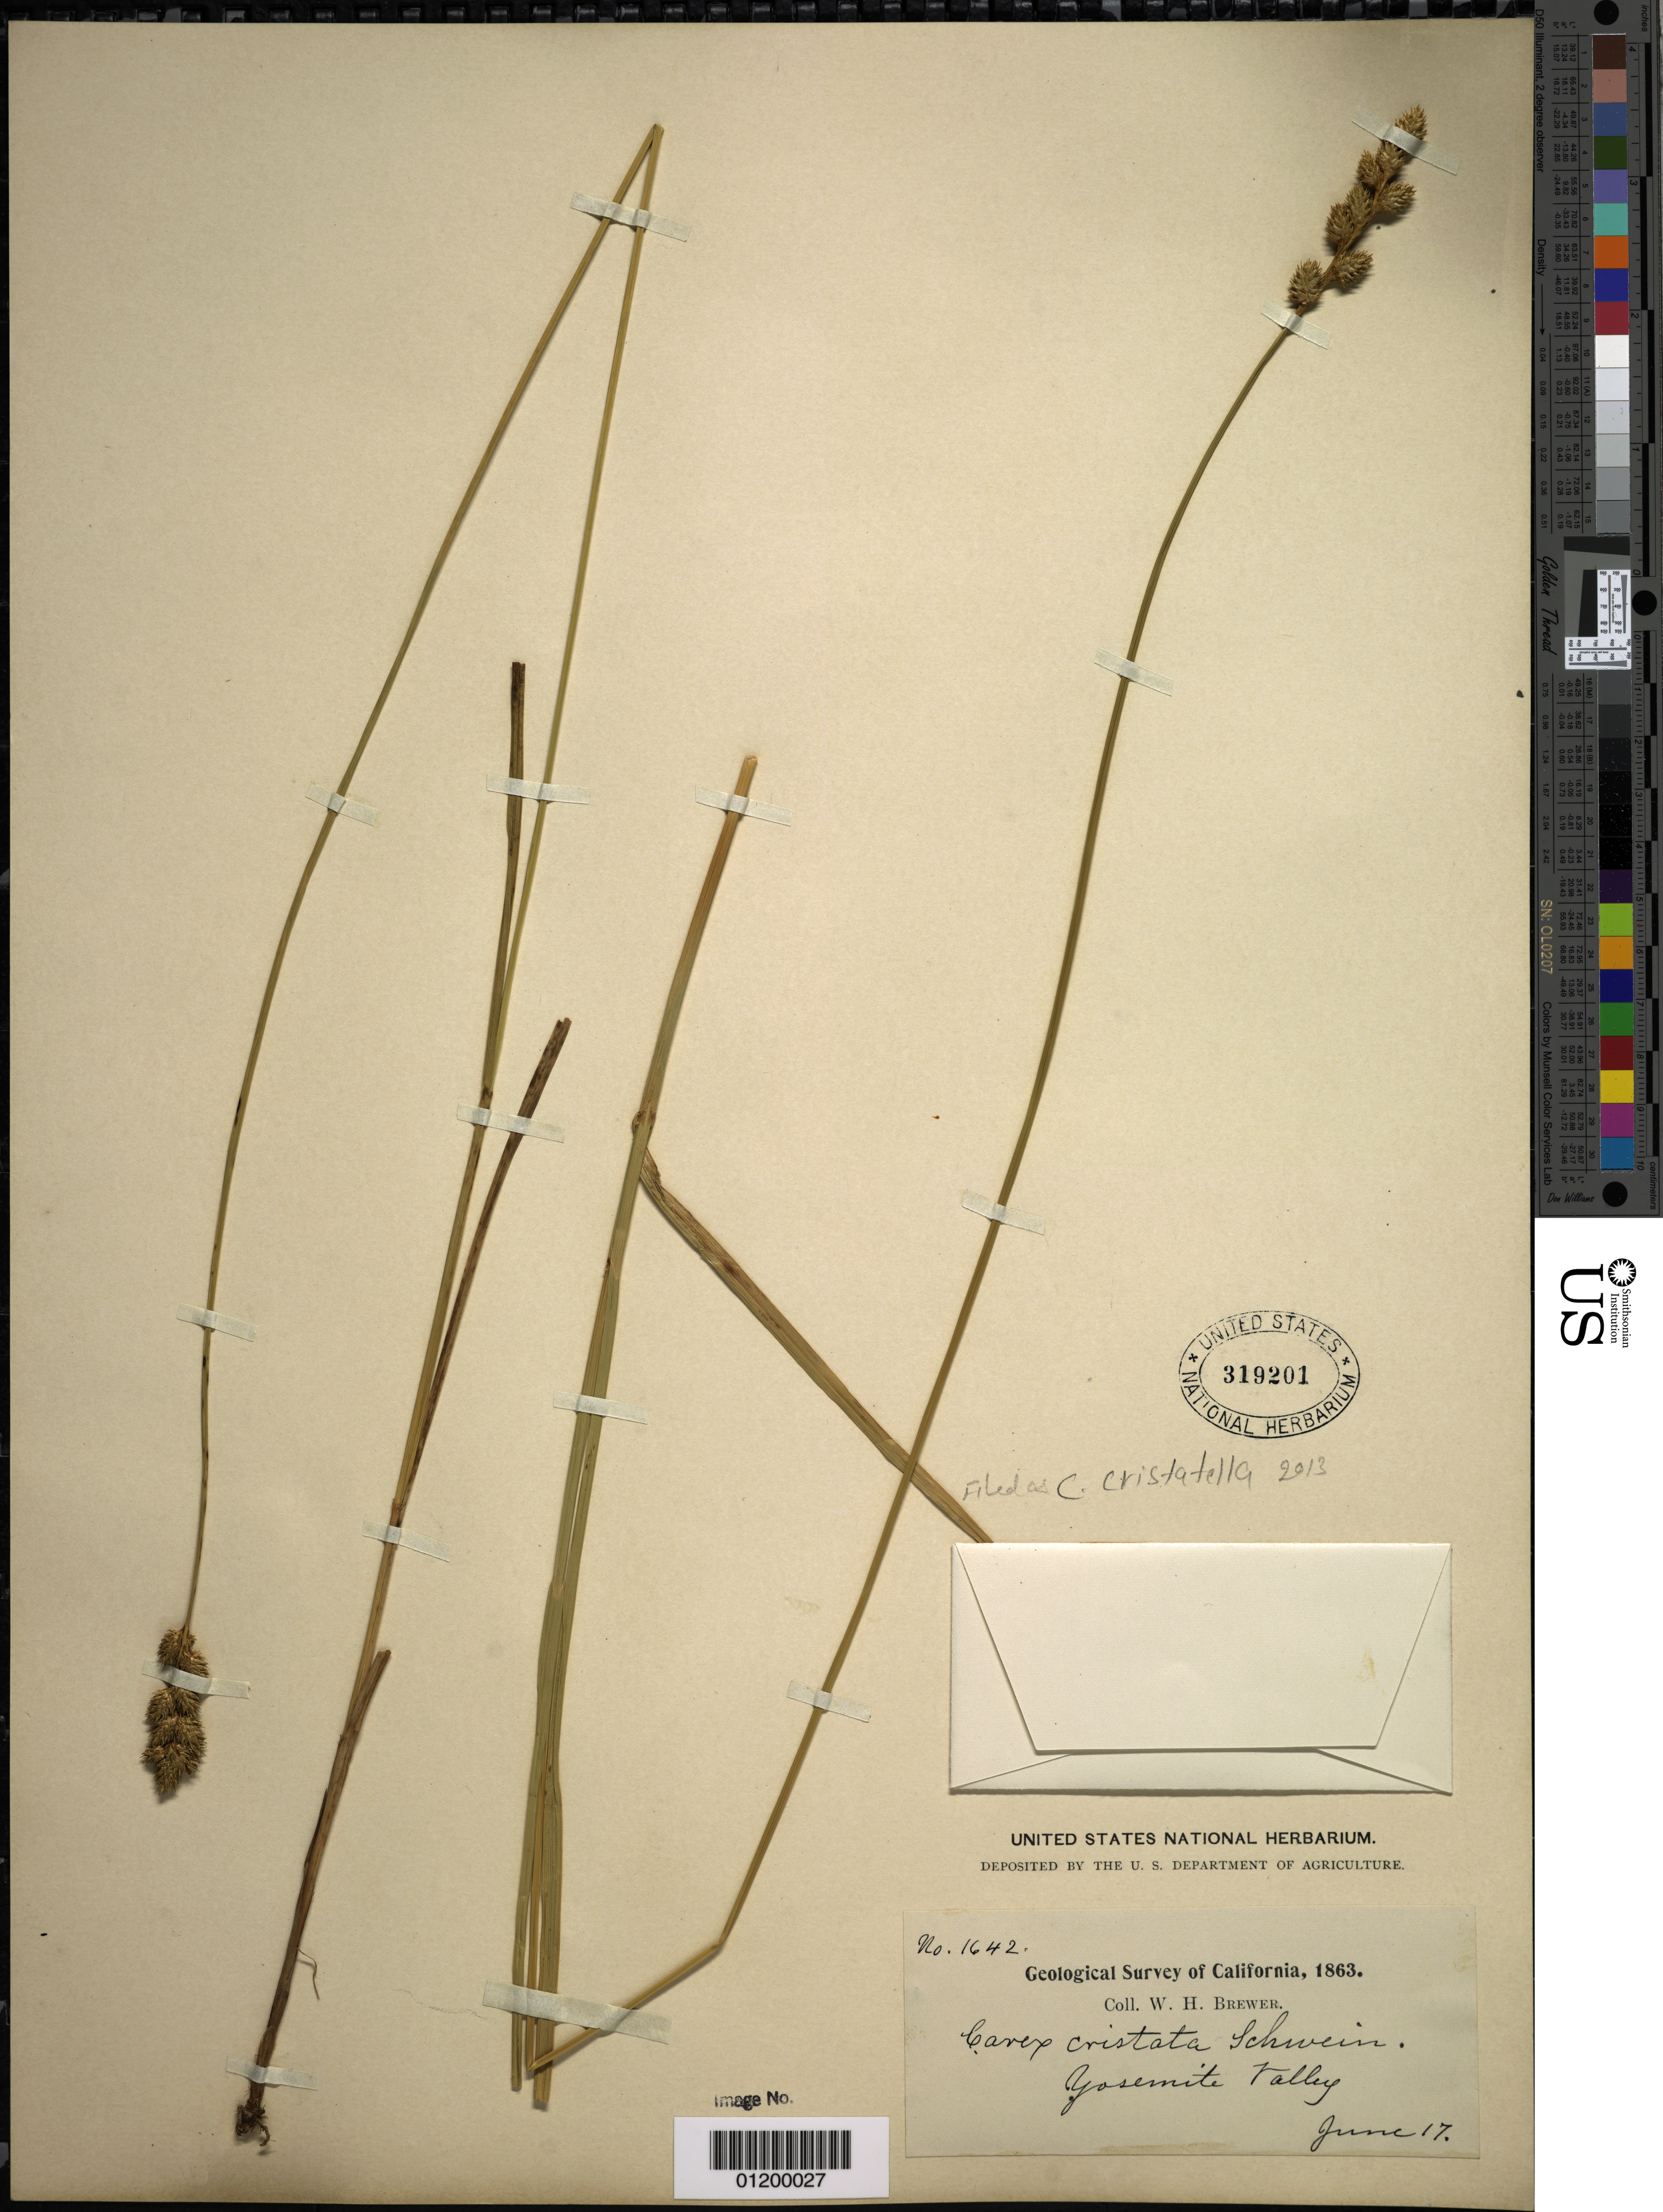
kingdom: Plantae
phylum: Tracheophyta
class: Liliopsida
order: Poales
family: Cyperaceae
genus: Carex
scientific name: Carex straminea var. mixta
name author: L.H. Bailey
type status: Isosyntype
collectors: W. H. Brewer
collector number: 1642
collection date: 1863-06-17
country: United States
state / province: California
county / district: Mariposa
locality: Yosemite Valley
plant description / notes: Potential type of Carex straminea var. mixta L.H. Bailey. Specimen retrieved from general collection and stored at Type Register.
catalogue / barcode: US 319201